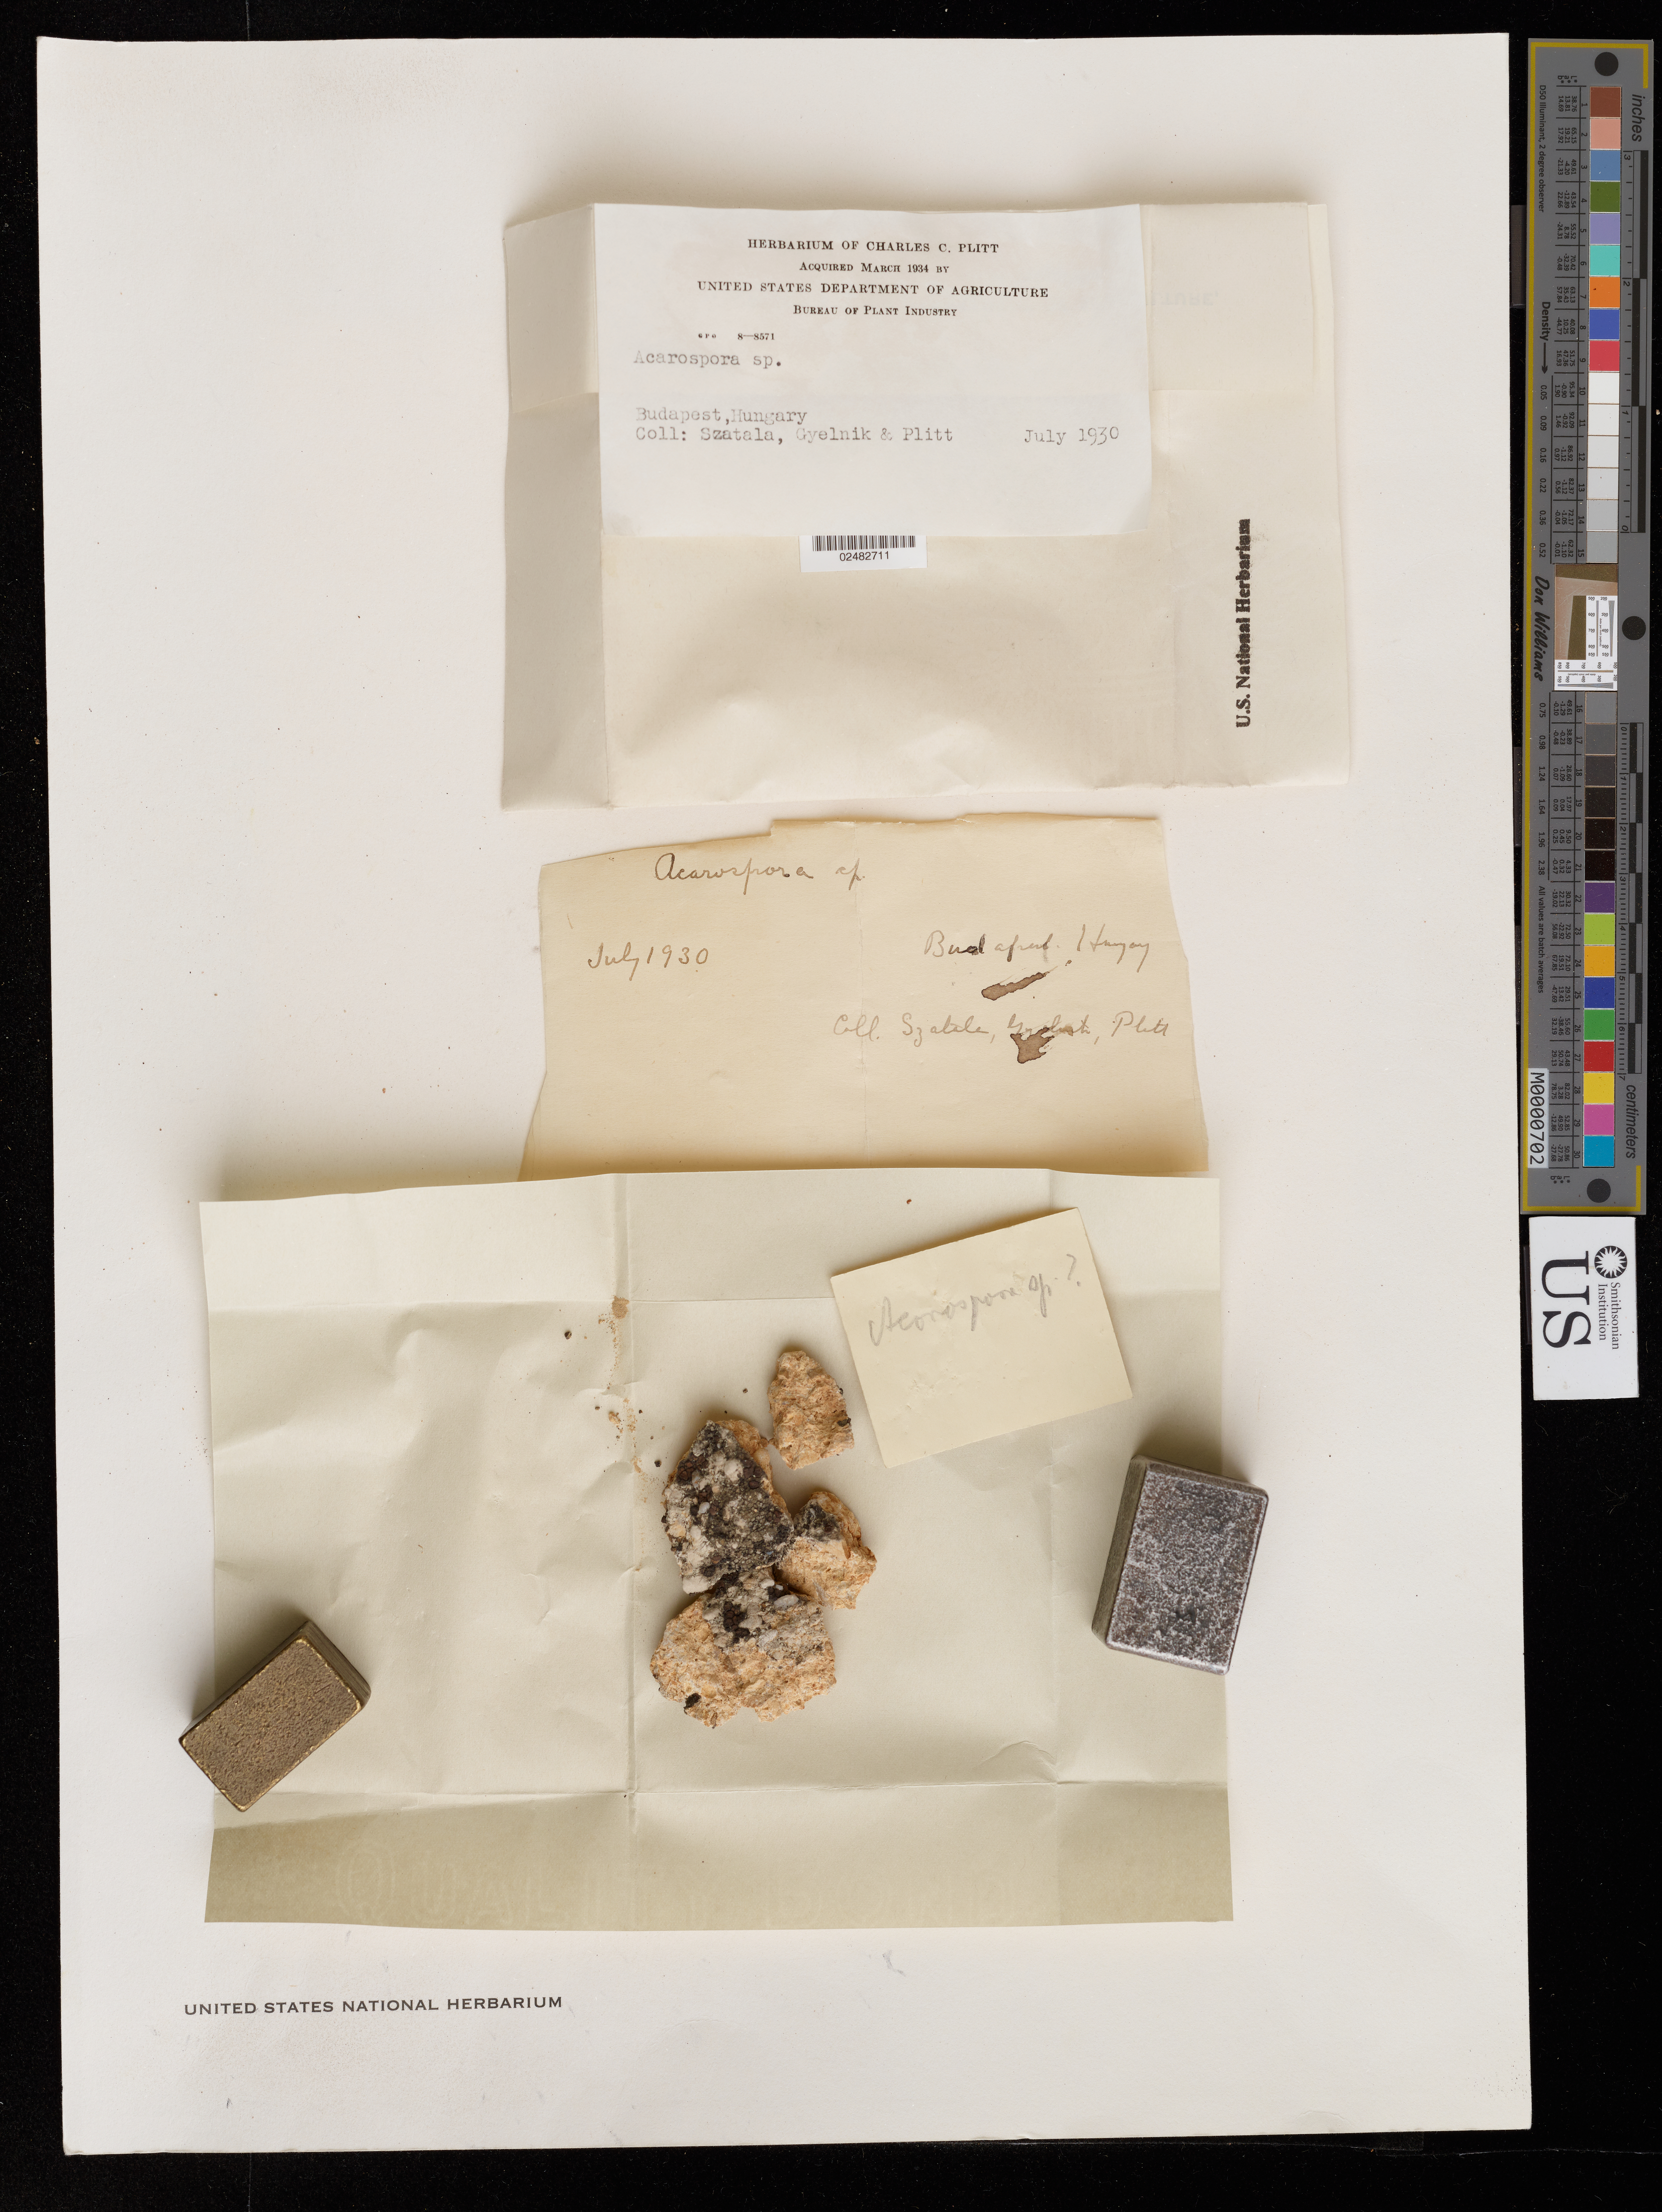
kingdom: Fungi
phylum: Ascomycota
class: Lecanoromycetes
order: Acarosporales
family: Acarosporaceae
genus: Acarospora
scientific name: Acarospora sp.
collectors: Szatala, Gyelnik & Plitt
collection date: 1930-07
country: Hungary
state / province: Budapest, Capital District of